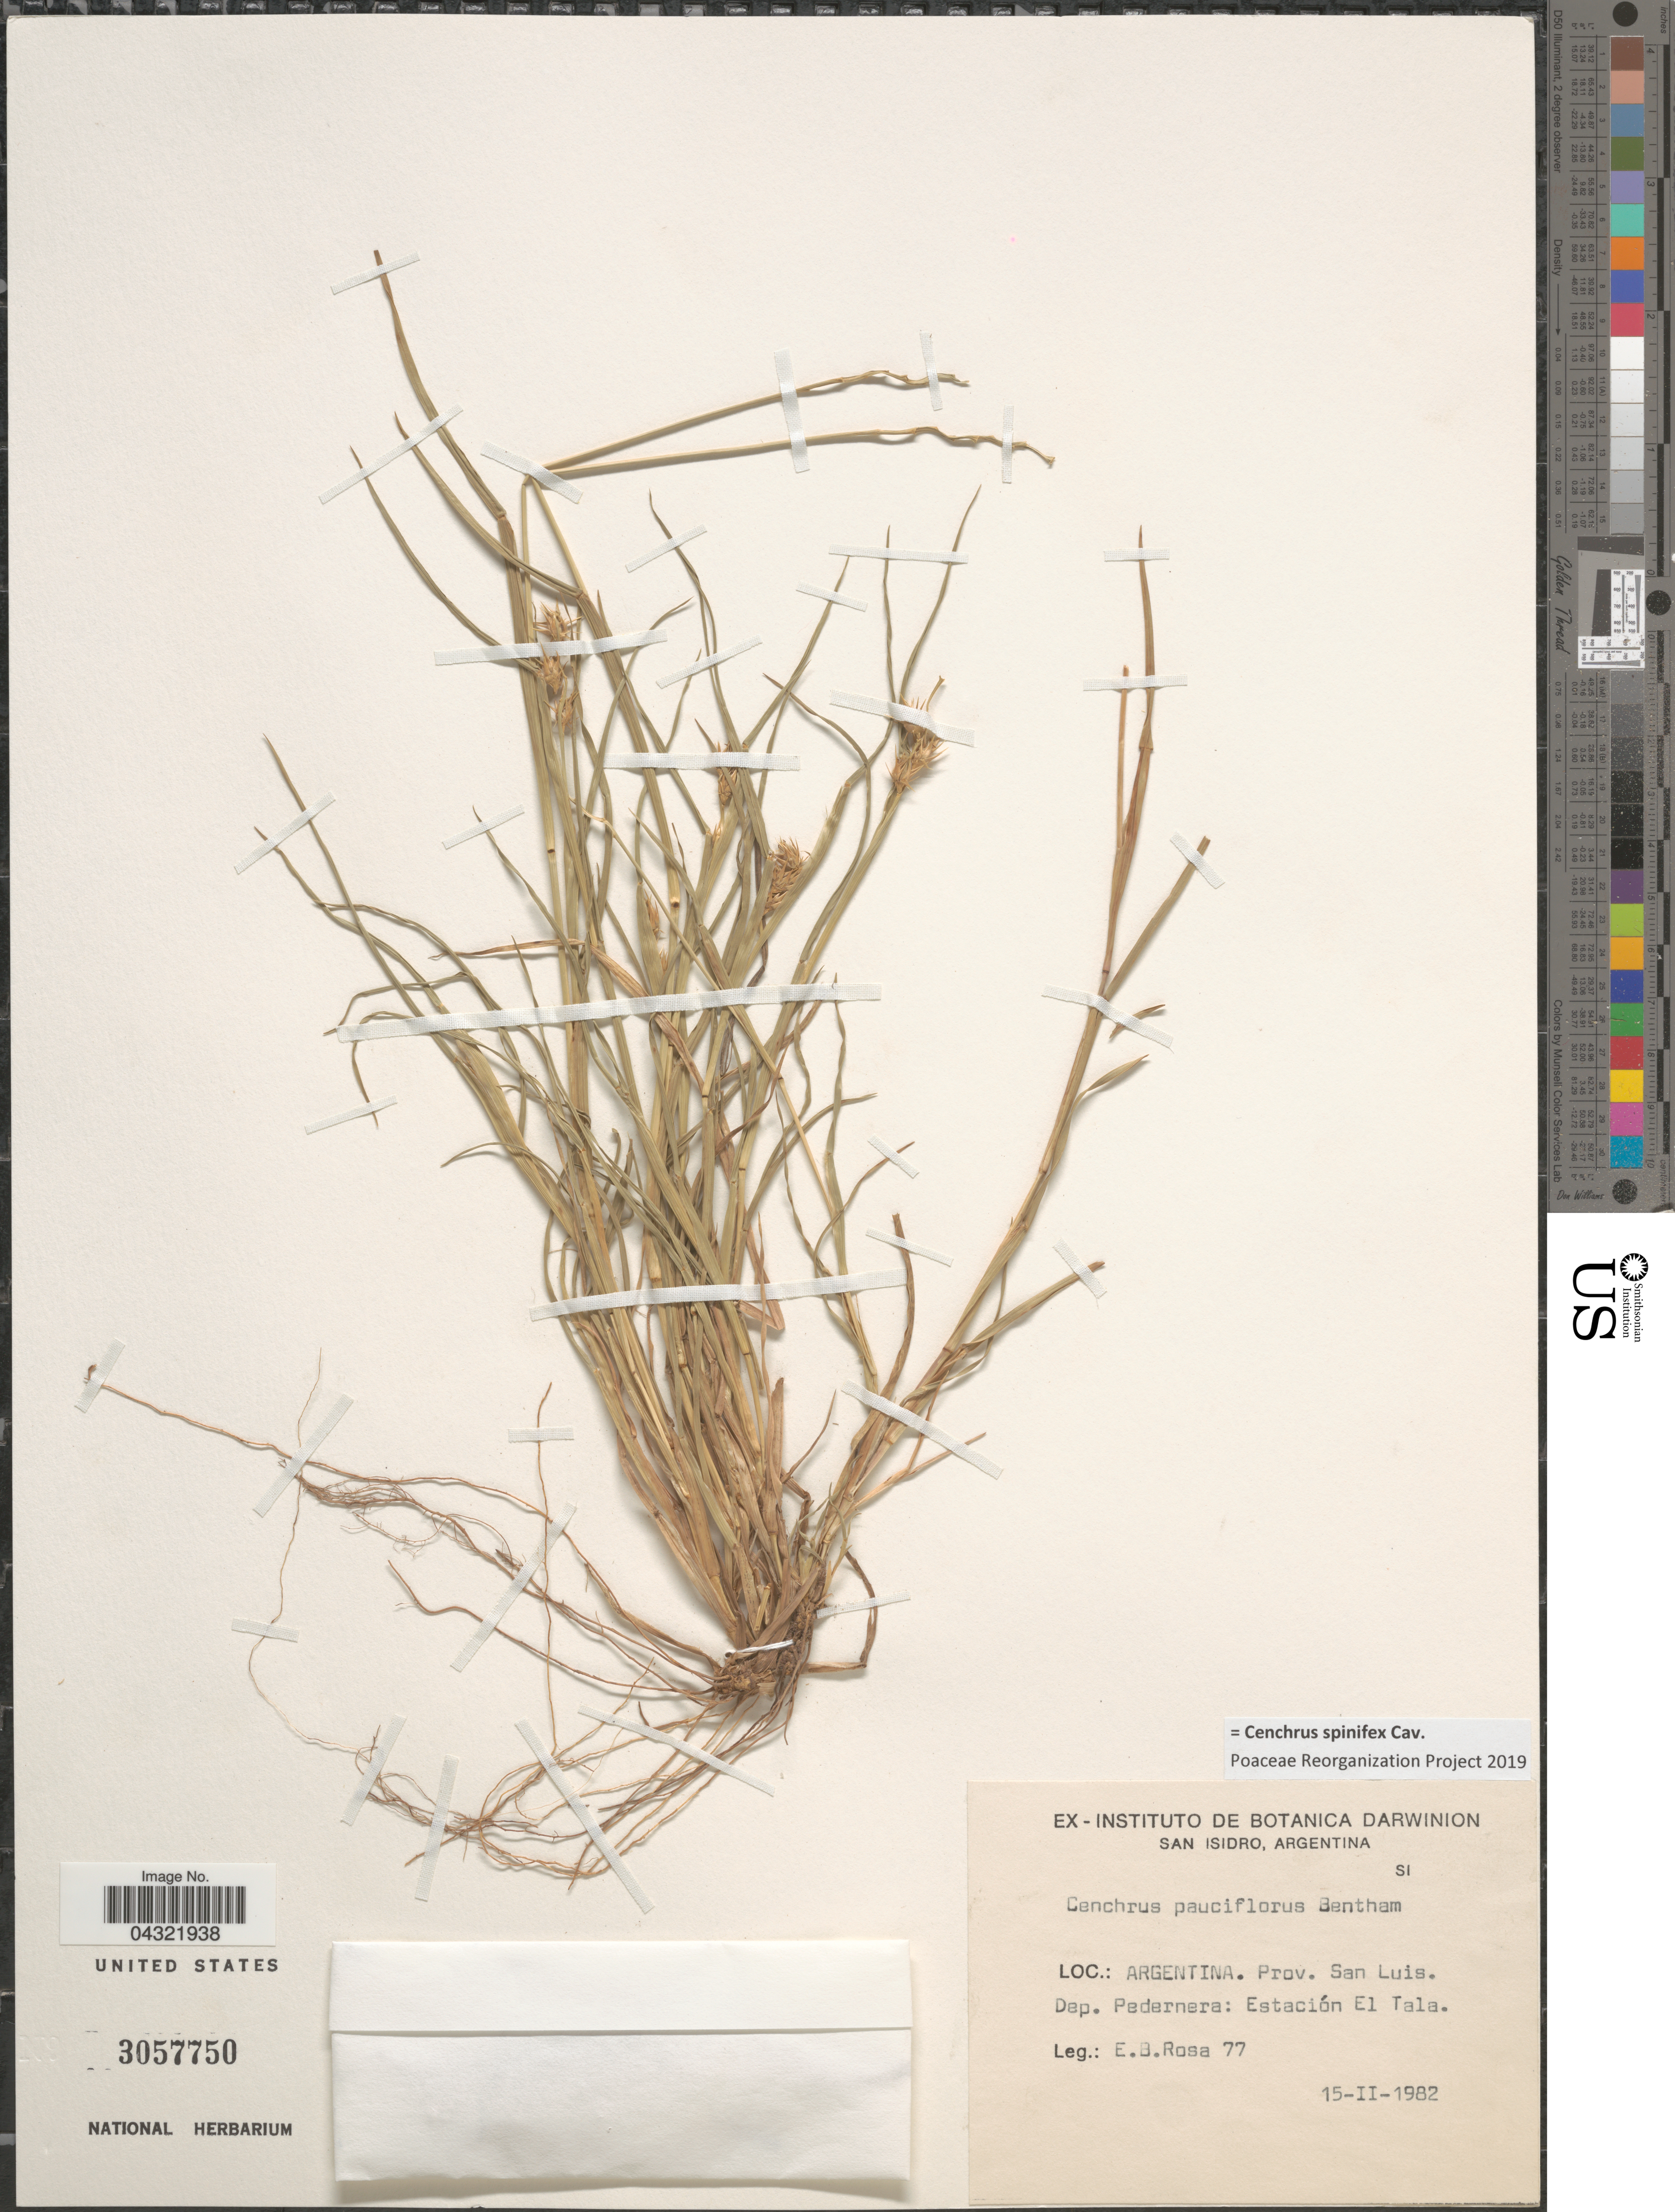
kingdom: Plantae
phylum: Tracheophyta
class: Liliopsida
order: Poales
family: Poaceae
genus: Cenchrus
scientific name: Cenchrus spinifex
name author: Cav.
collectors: E. Rosa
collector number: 77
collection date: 1982-02-15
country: Argentina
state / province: San Luis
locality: Dep. Pedernera: Estación El Tala.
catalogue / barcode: US 3057750